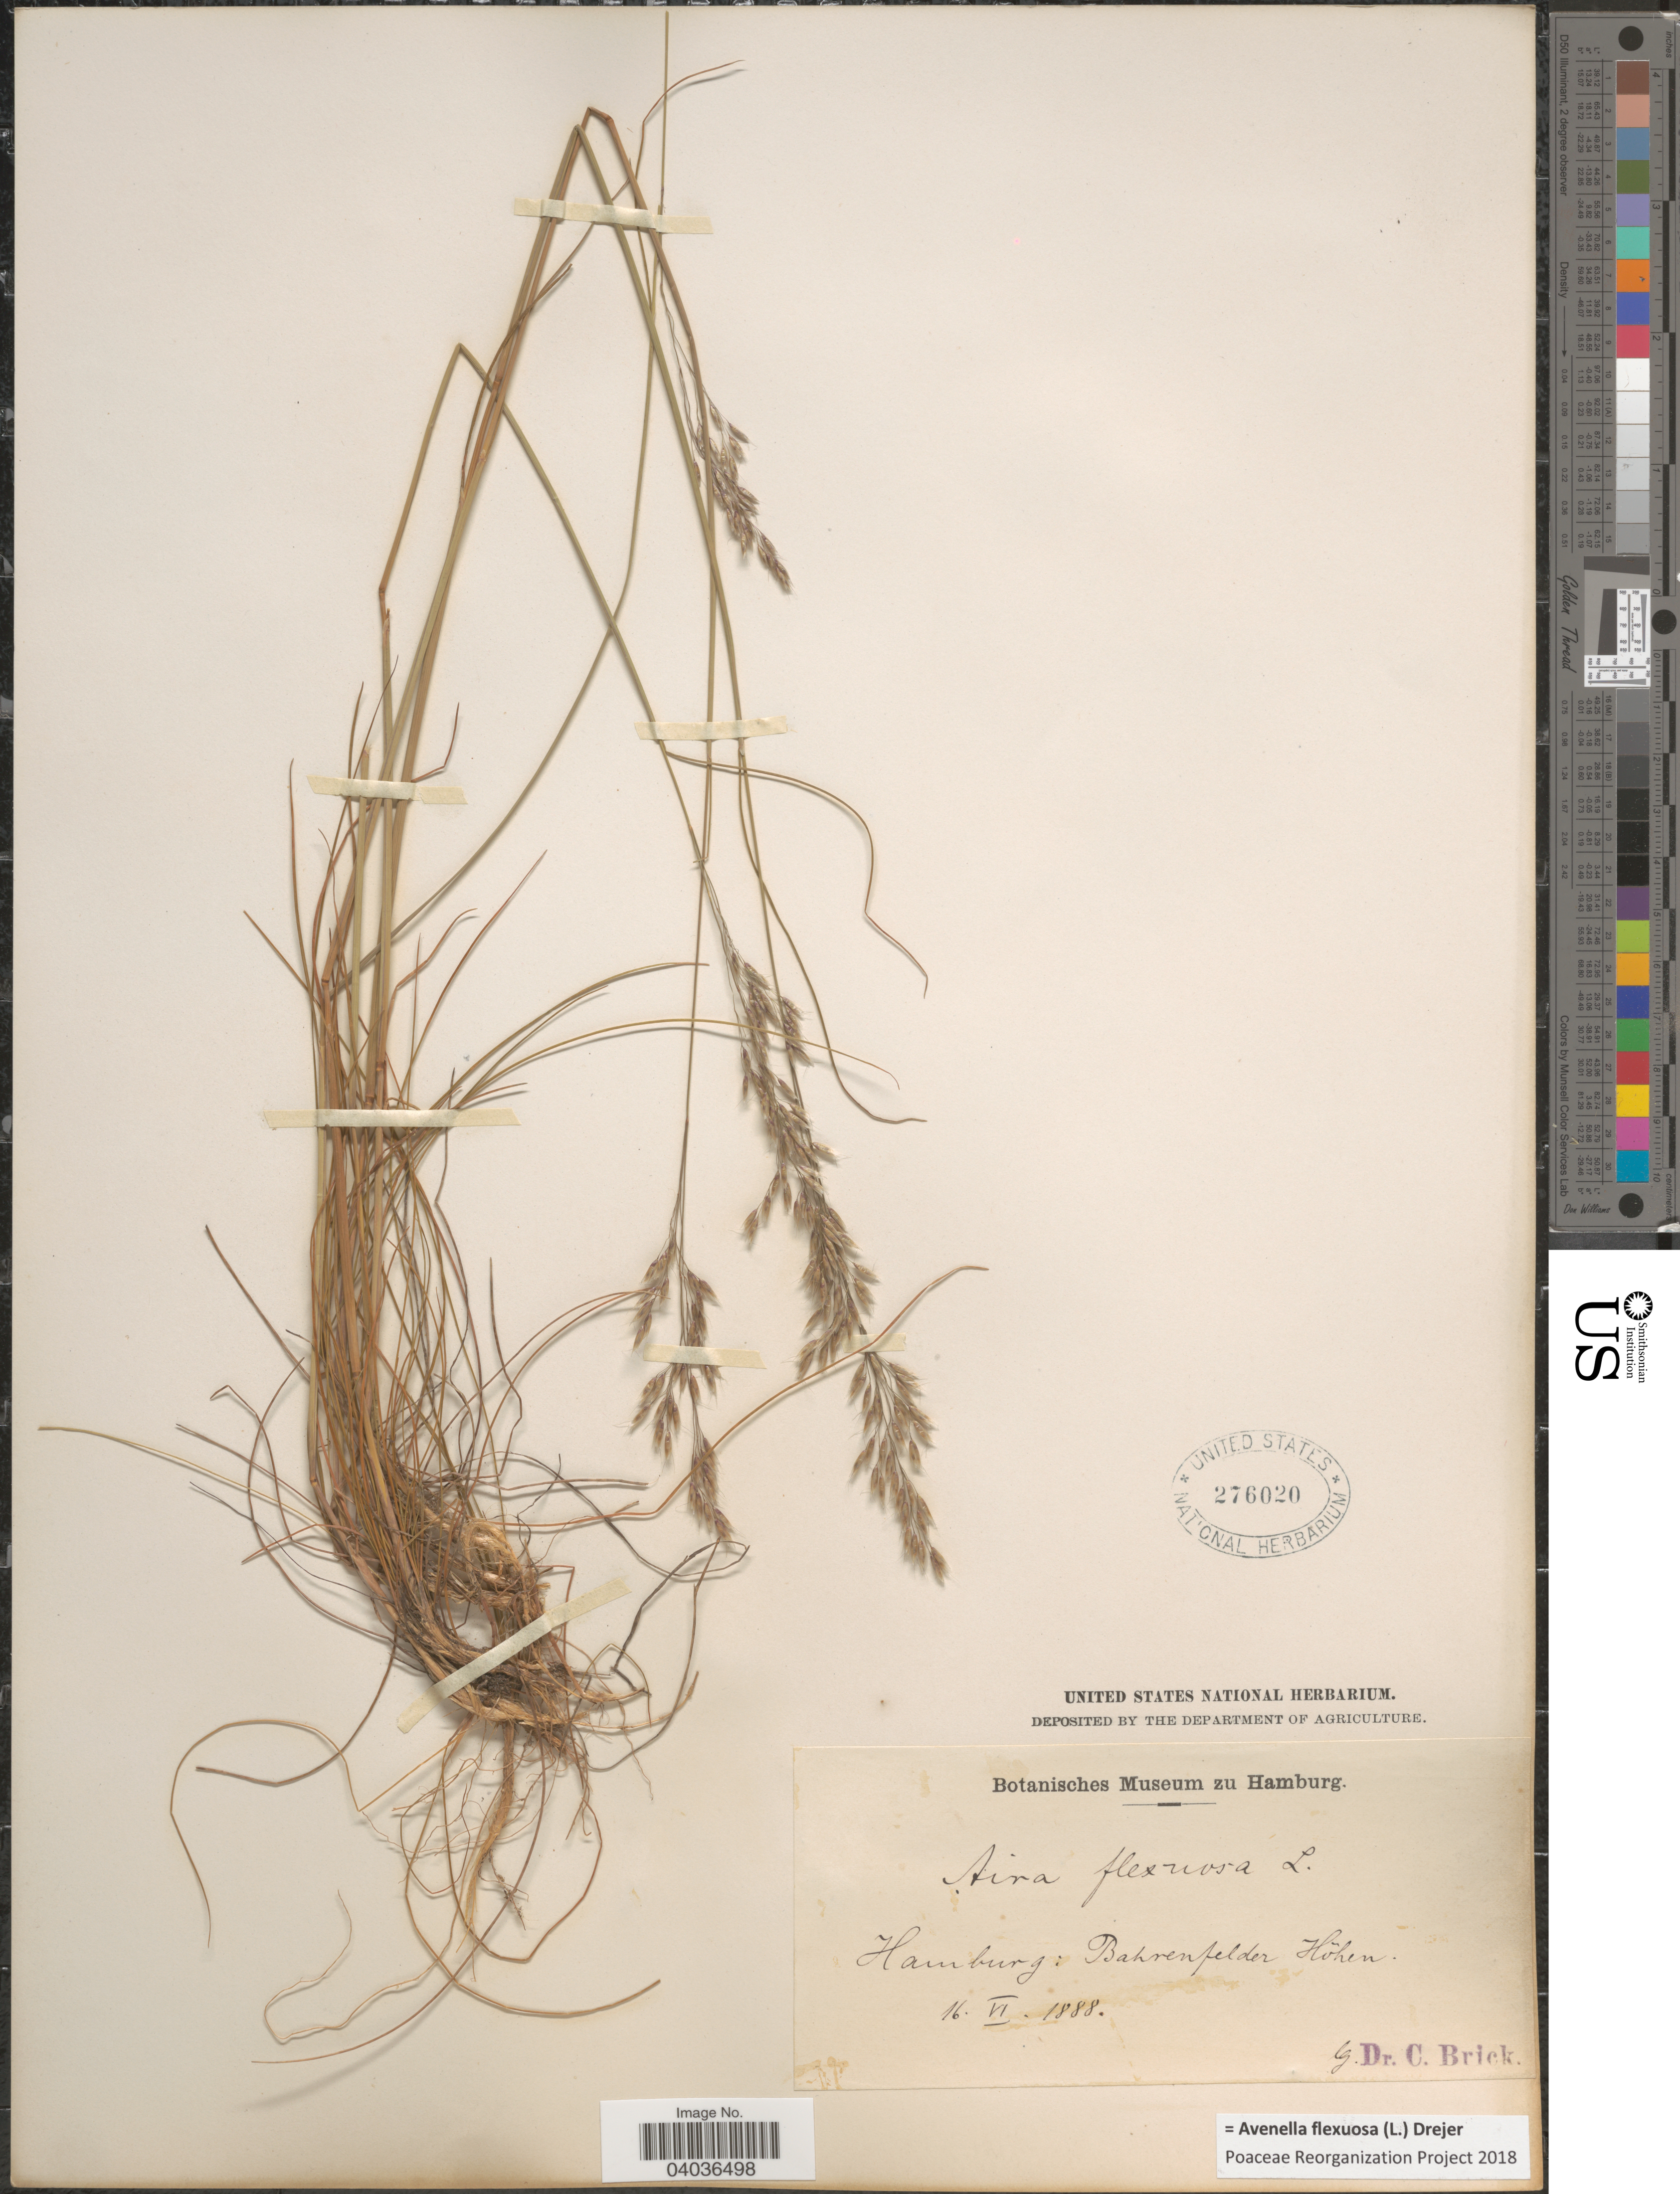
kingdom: Plantae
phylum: Tracheophyta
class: Liliopsida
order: Poales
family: Poaceae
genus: Avenella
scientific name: Avenella flexuosa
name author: (L.) Drejer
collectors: C. Brick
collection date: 1888-06-16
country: Germany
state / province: Hamburg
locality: Bahrenfelder Höhen.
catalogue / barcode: US 276020